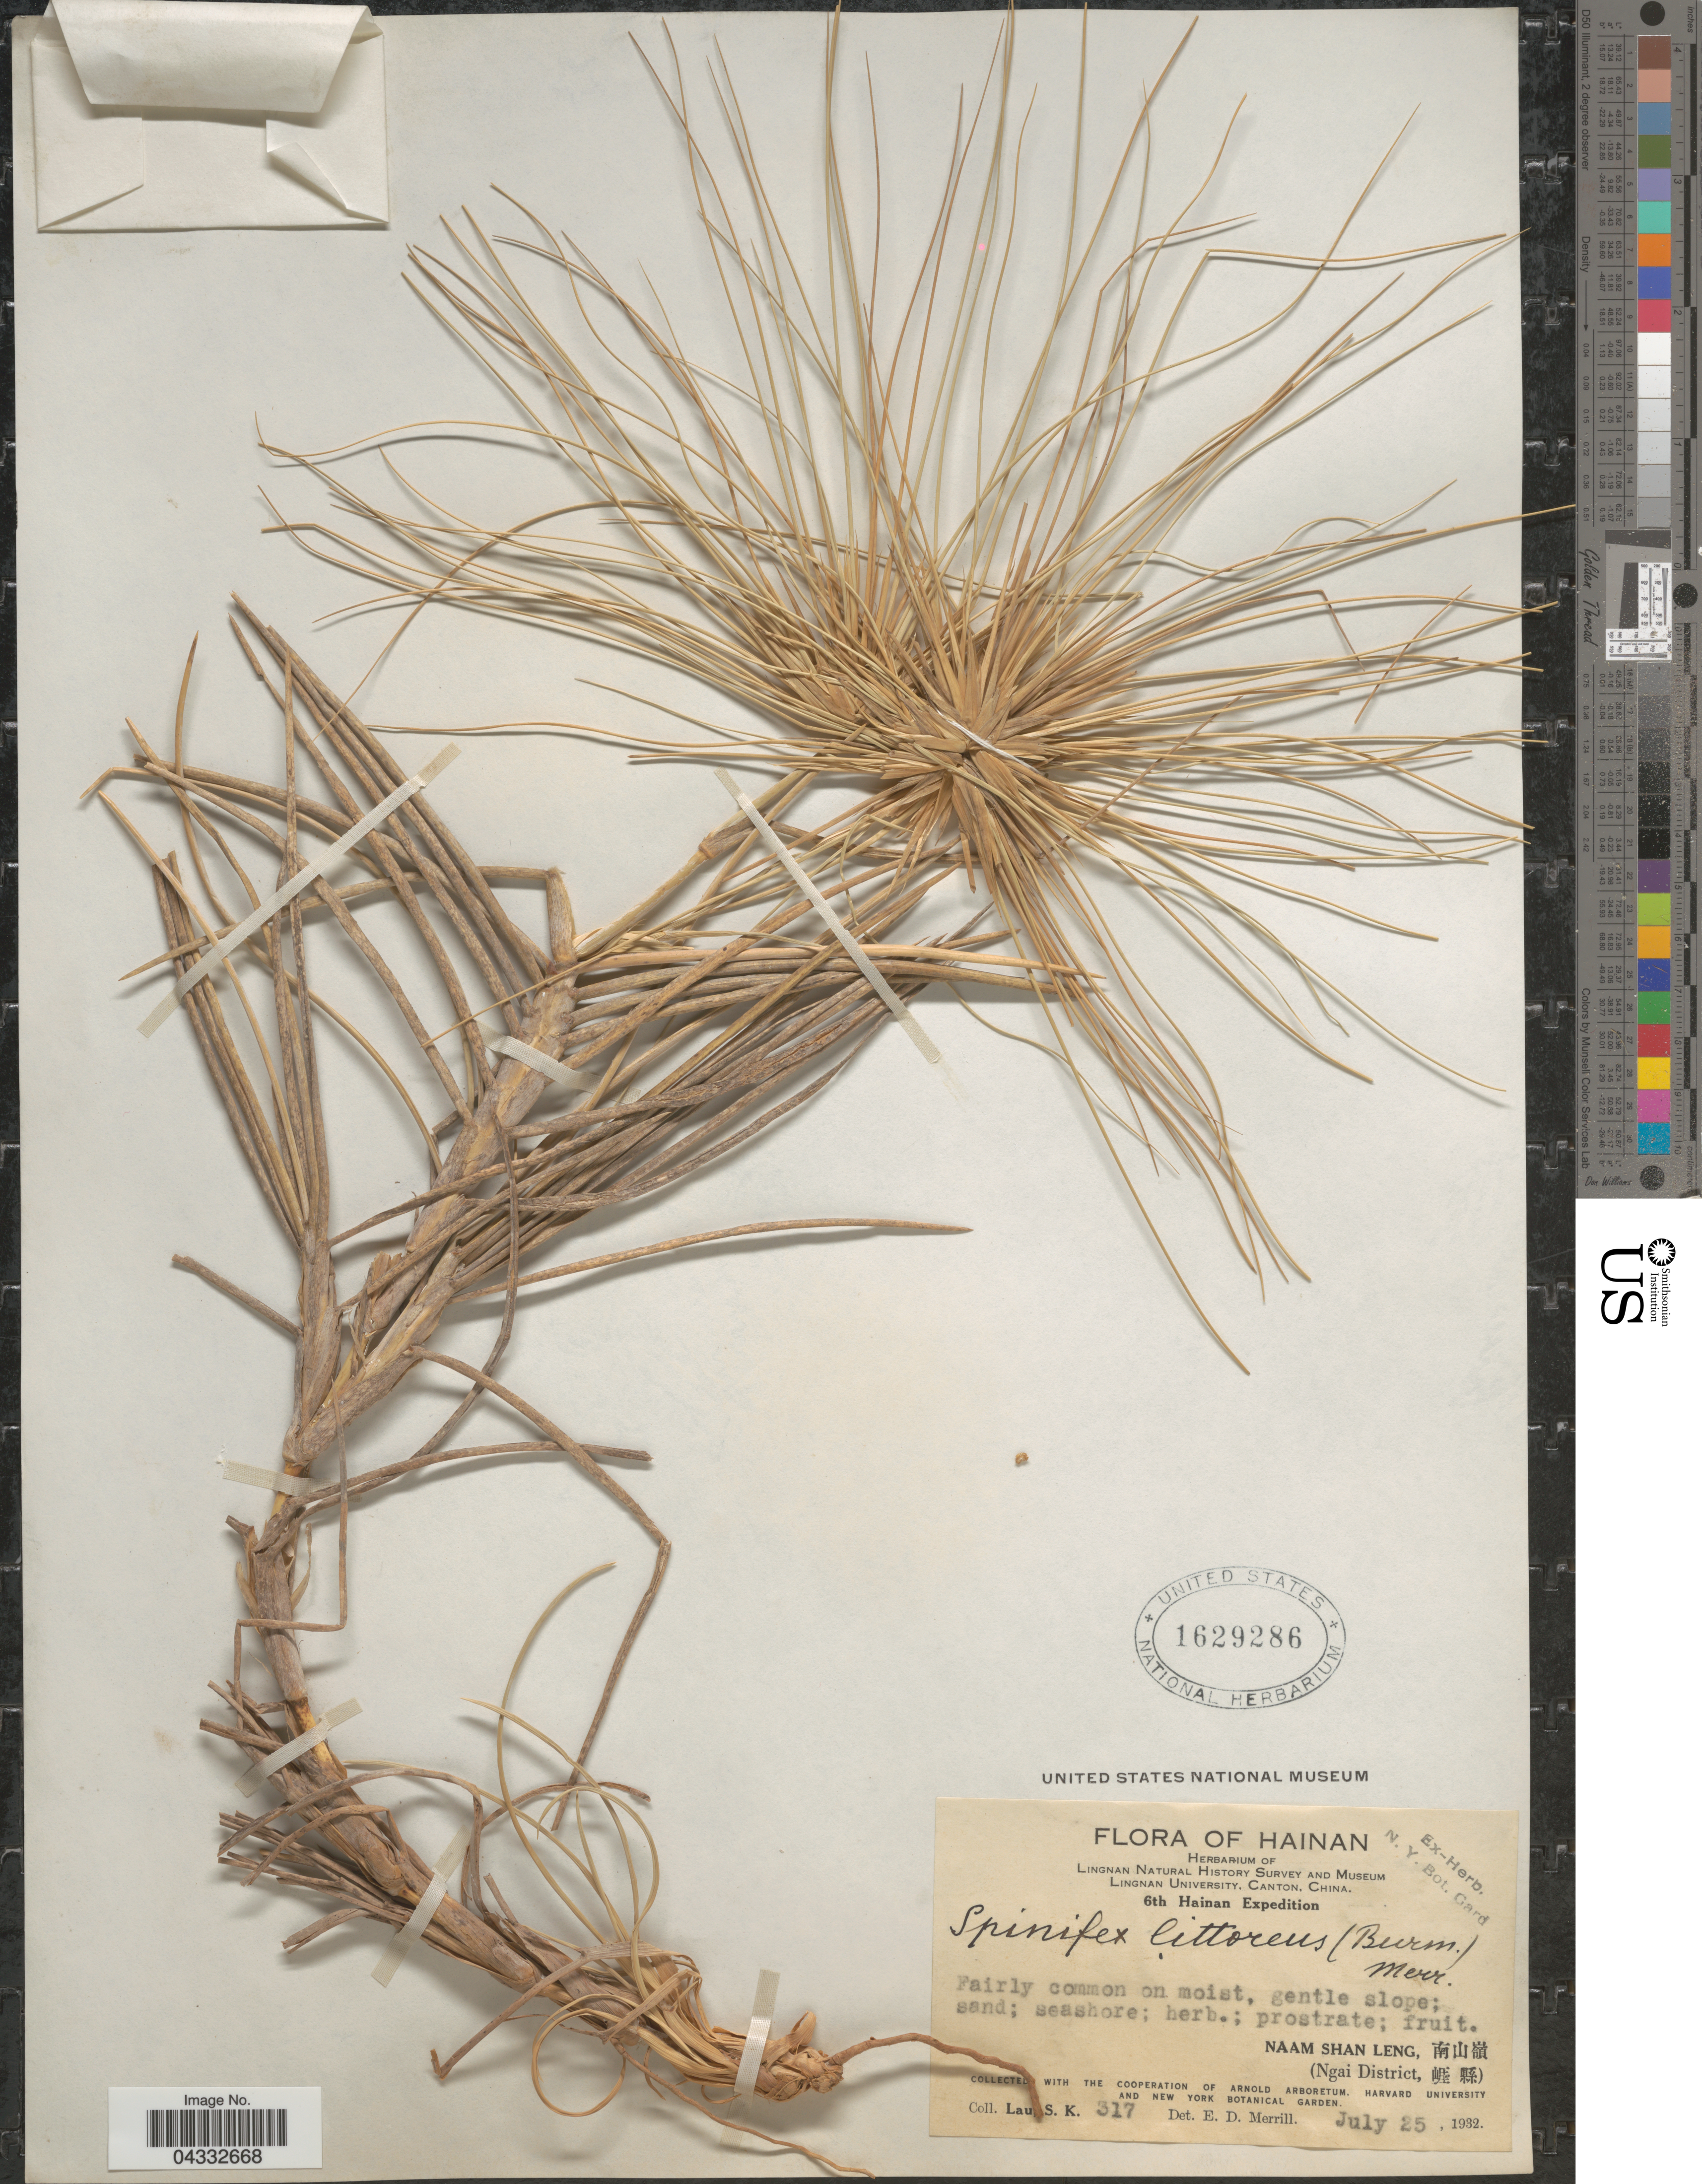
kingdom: Plantae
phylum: Tracheophyta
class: Liliopsida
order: Poales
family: Poaceae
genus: Spinifex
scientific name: Spinifex littoreus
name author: (Burm. f.) Merr.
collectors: S. K. Lau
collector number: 317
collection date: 1932-07-25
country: China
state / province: Hainan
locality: Lingnan Natural History Survey and Museum Lingnan UniversityCanton, China. 6th Hainan Expedition. Naam Shan Leng. (Ngai District).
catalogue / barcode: US 1629286